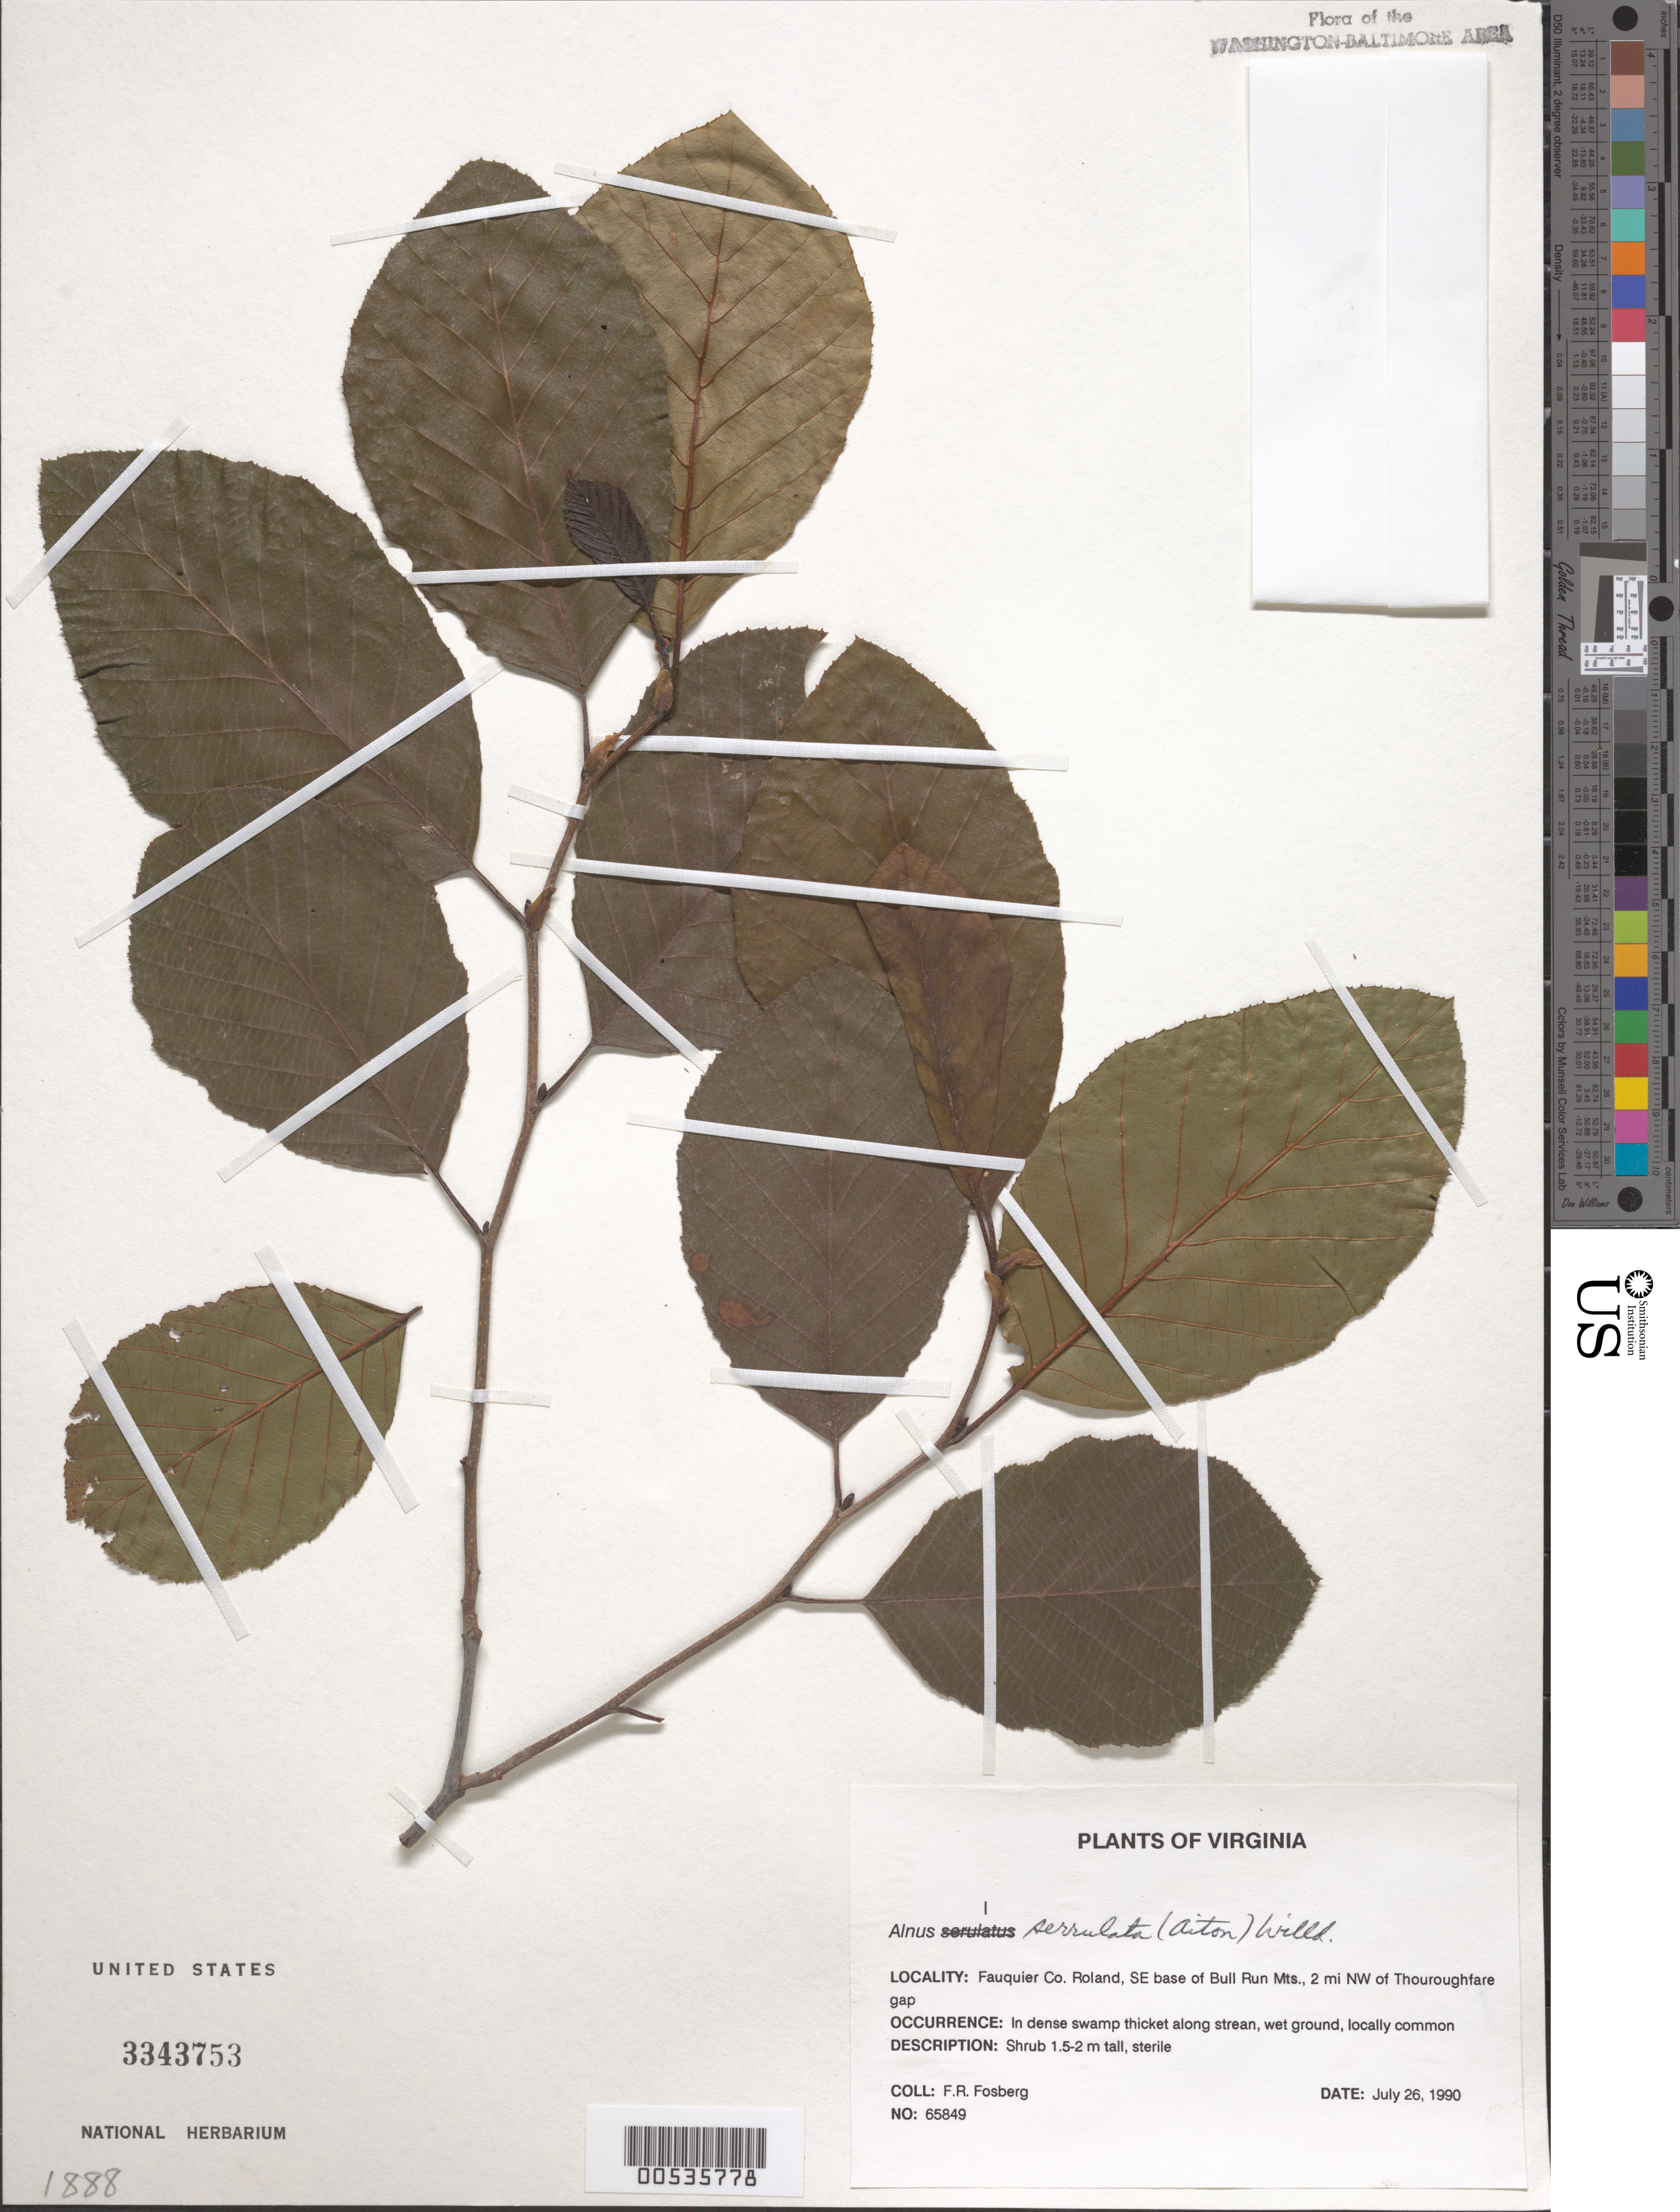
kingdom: Plantae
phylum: Tracheophyta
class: Magnoliopsida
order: Fagales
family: Betulaceae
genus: Alnus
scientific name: Alnus serrulata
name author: (Aiton) Willd.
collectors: F. R. Fosberg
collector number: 65849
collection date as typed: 26 Jul 1990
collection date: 1990-07-26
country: United States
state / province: Virginia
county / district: Fauquier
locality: Roland, SE base of Bull Run Mts., 2 mi. NW of Thorofare Gap Bull Run Mts.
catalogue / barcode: US 3343753